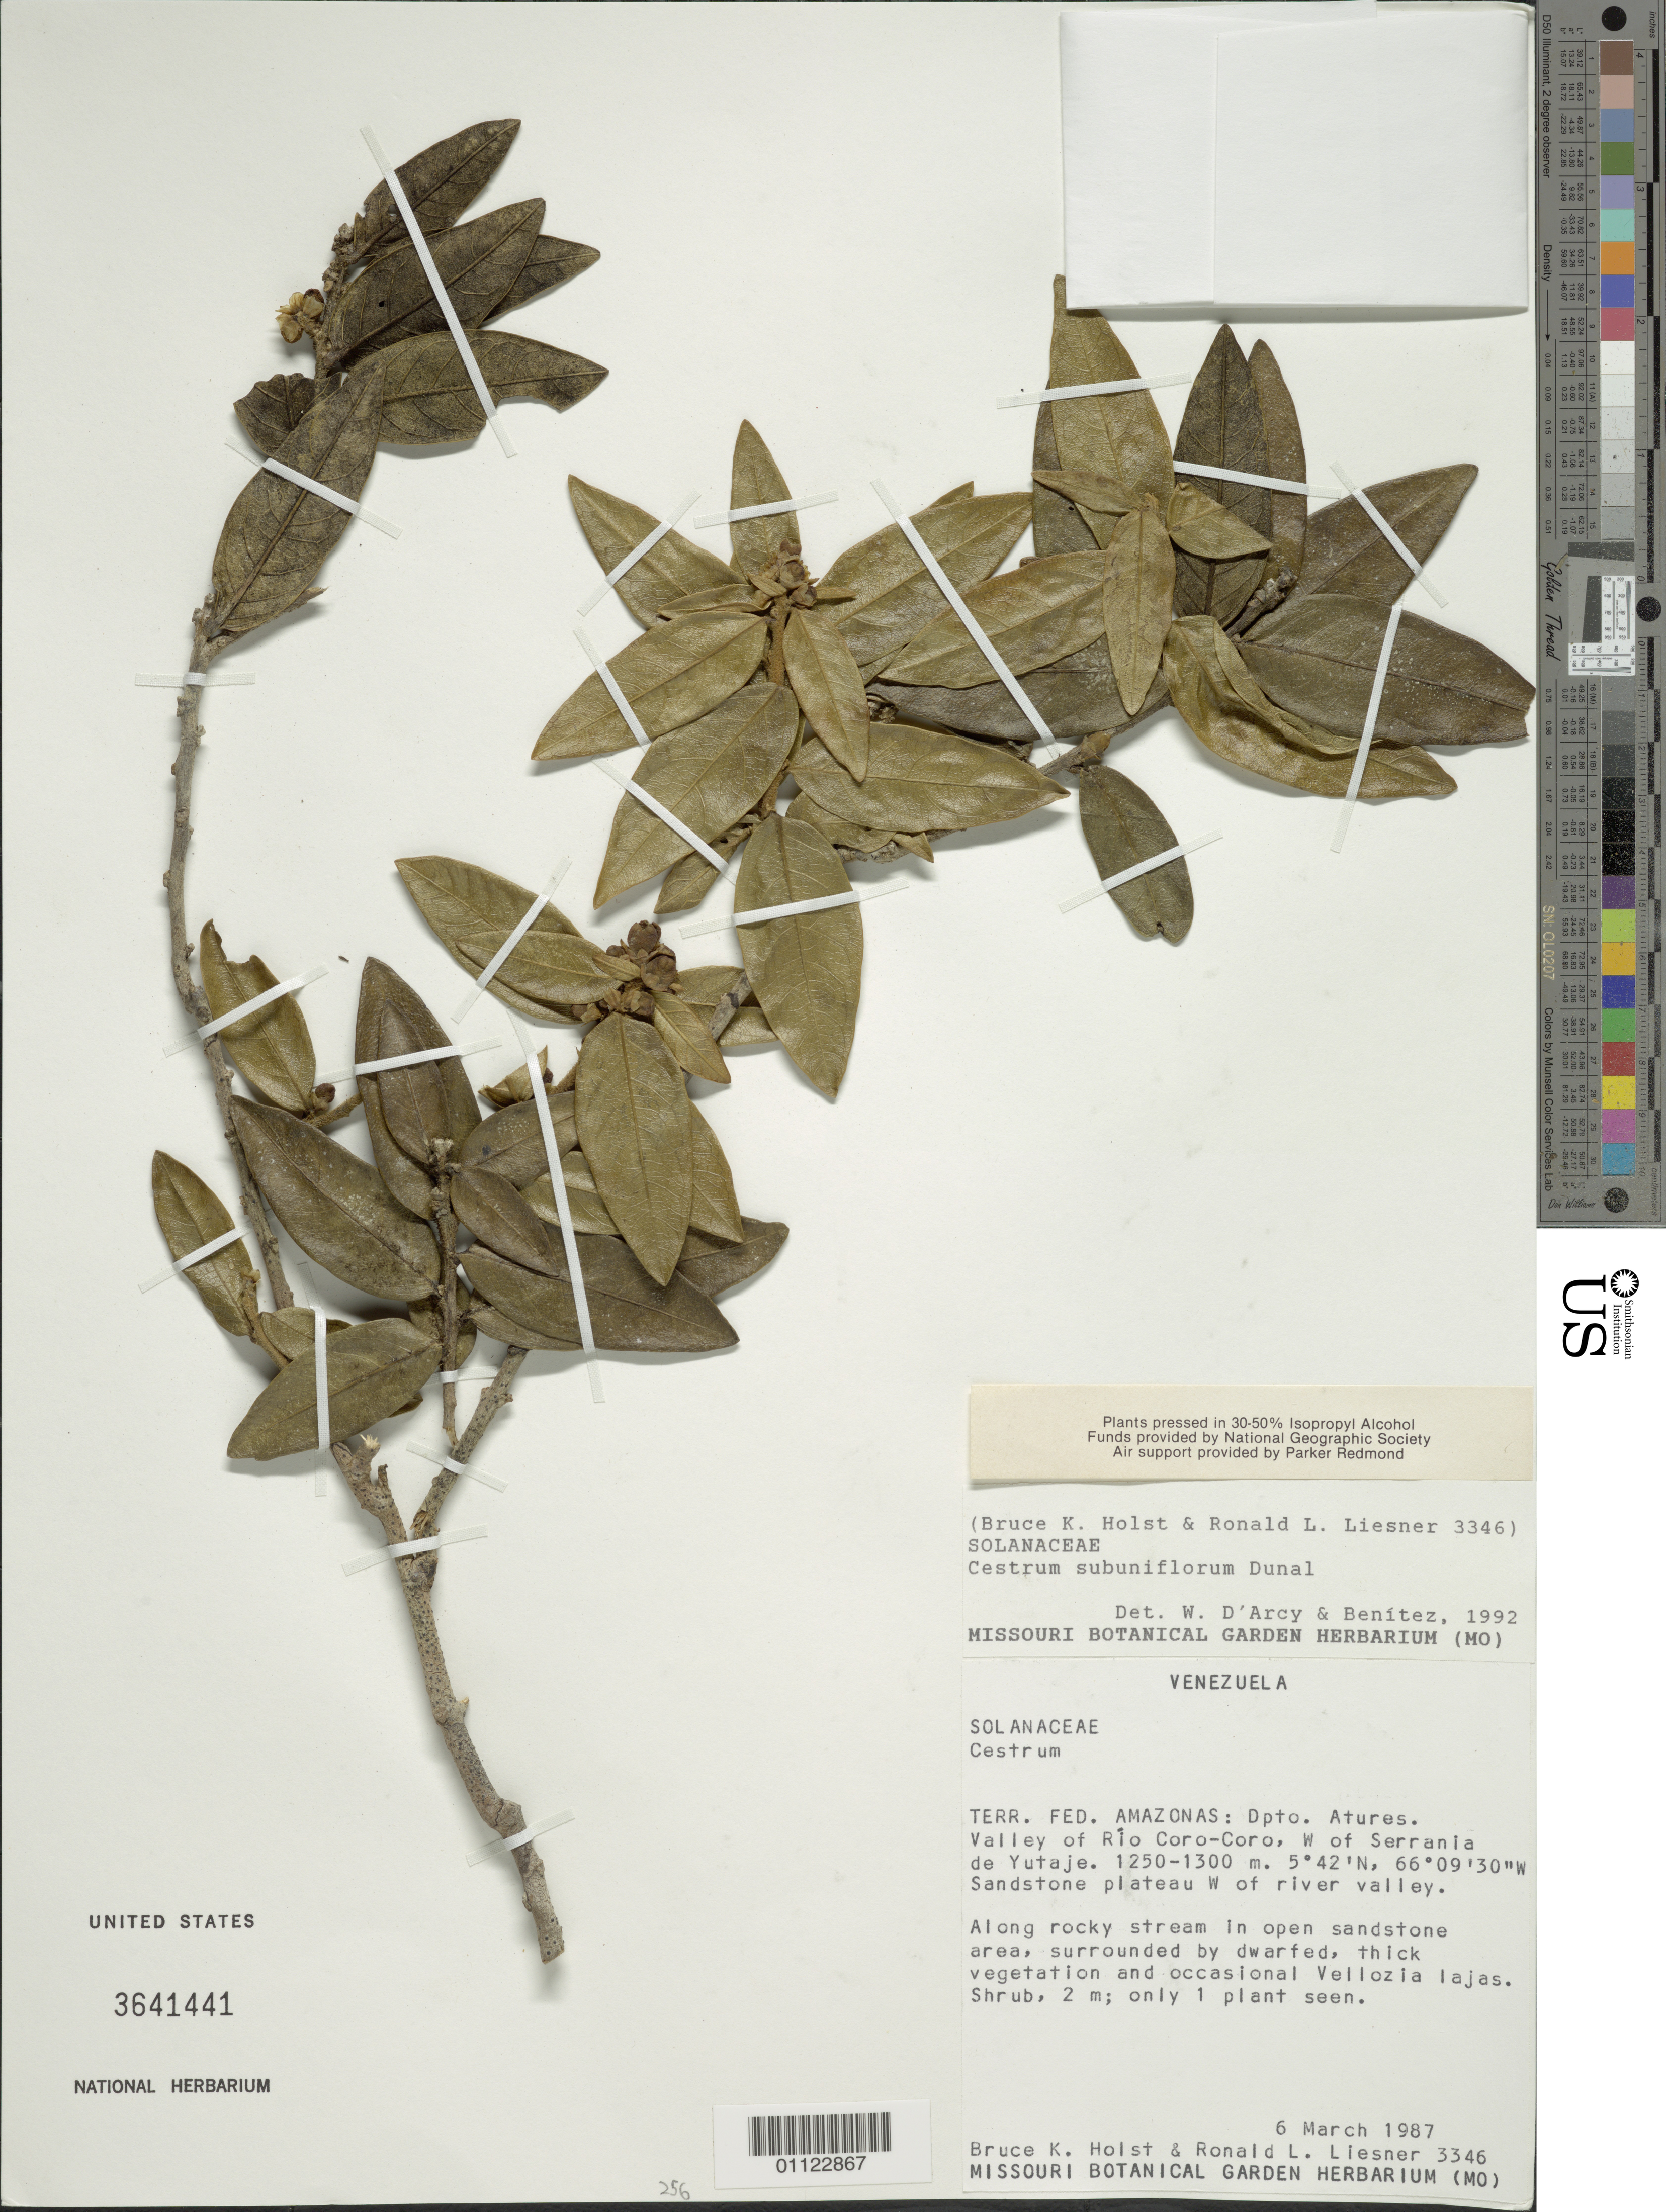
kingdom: Plantae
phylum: Tracheophyta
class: Magnoliopsida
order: Solanales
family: Solanaceae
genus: Cestrum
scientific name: Cestrum subuniflorum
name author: Dunal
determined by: D'Arcy, W. G.; Benítez, C. E.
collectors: B. Holst & R. L. Liesner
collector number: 3346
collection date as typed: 6-Mar-87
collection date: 1987-03-06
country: Venezuela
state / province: Amazonas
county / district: Atures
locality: Río Coro-Coro, W of Serrania de Yutajé; sandstone plateau W of river valley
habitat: Along rocky stream in open sandstone area, surrounded by dwarfed, thick vegetation and occas Vellozia lajas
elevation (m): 1250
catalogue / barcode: US 3641441